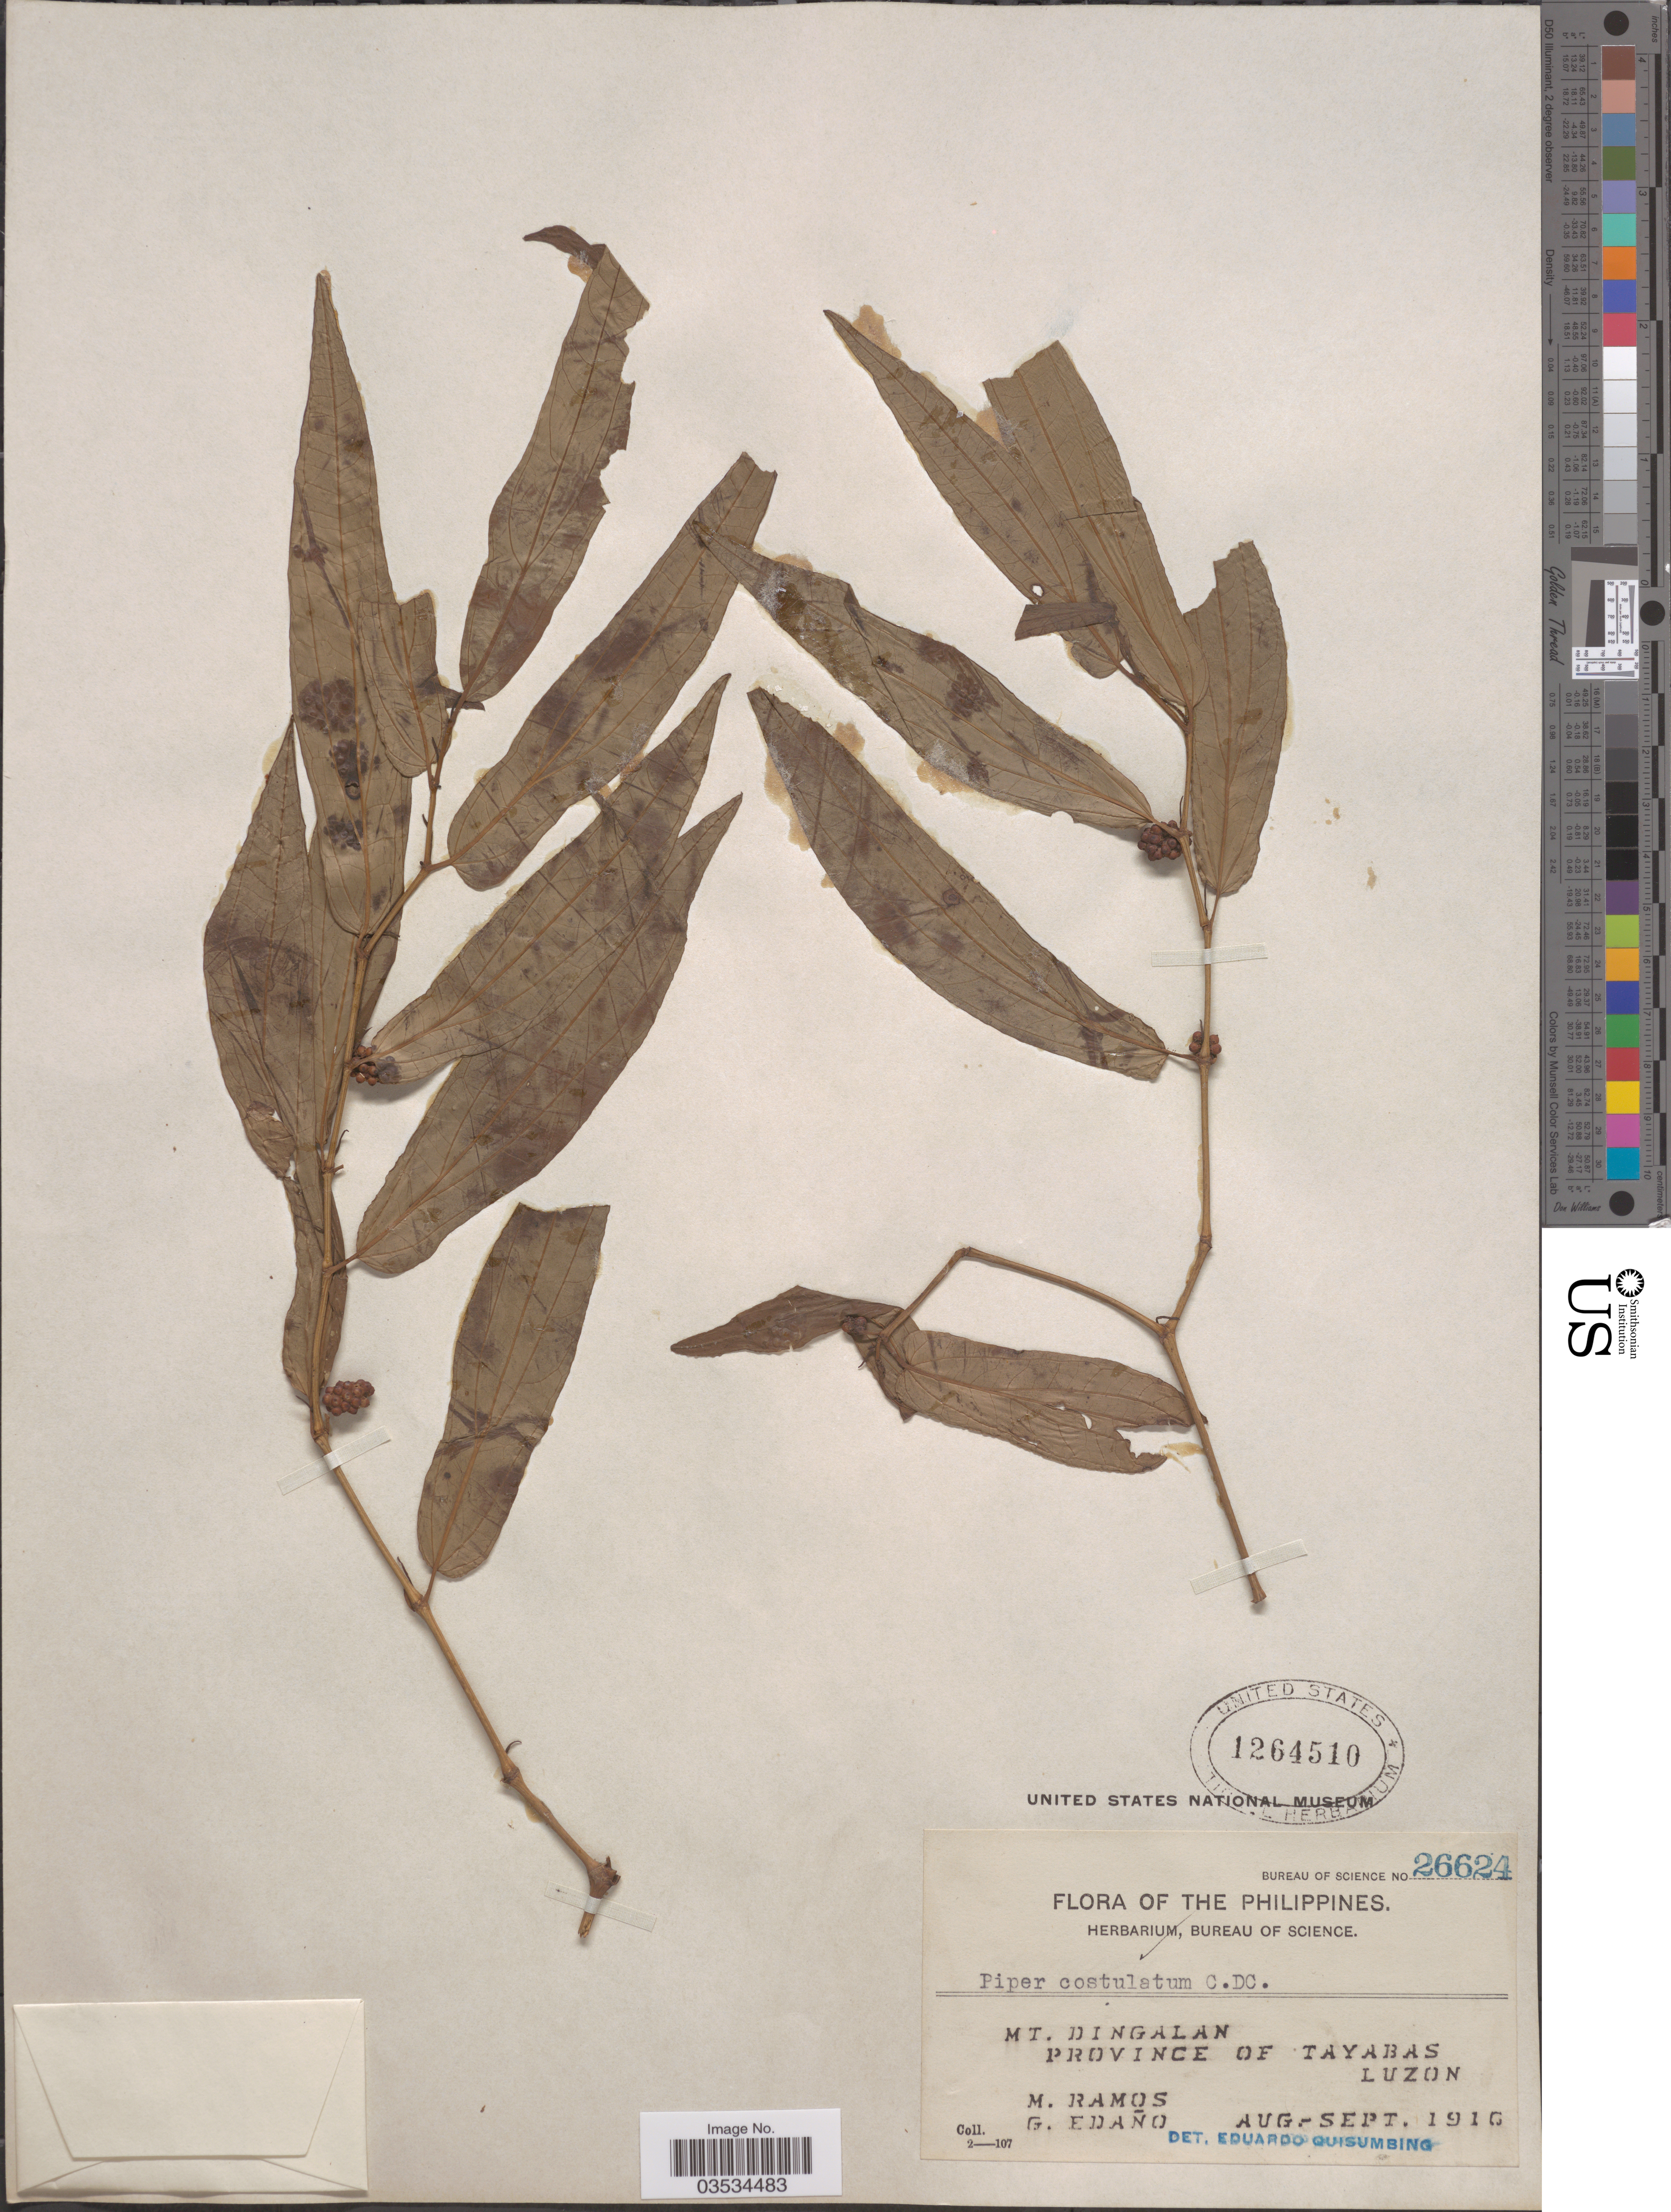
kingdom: Plantae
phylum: Tracheophyta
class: Magnoliopsida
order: Piperales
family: Piperaceae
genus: Piper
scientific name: Piper costulatum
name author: C. DC.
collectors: M. Ramos & G. Edaño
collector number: Bureau of Science 26624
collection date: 1916-08/1916-09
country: Philippines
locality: Mt. Dingalan. Province of Tayabas. Luzon.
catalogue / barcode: US 1264510